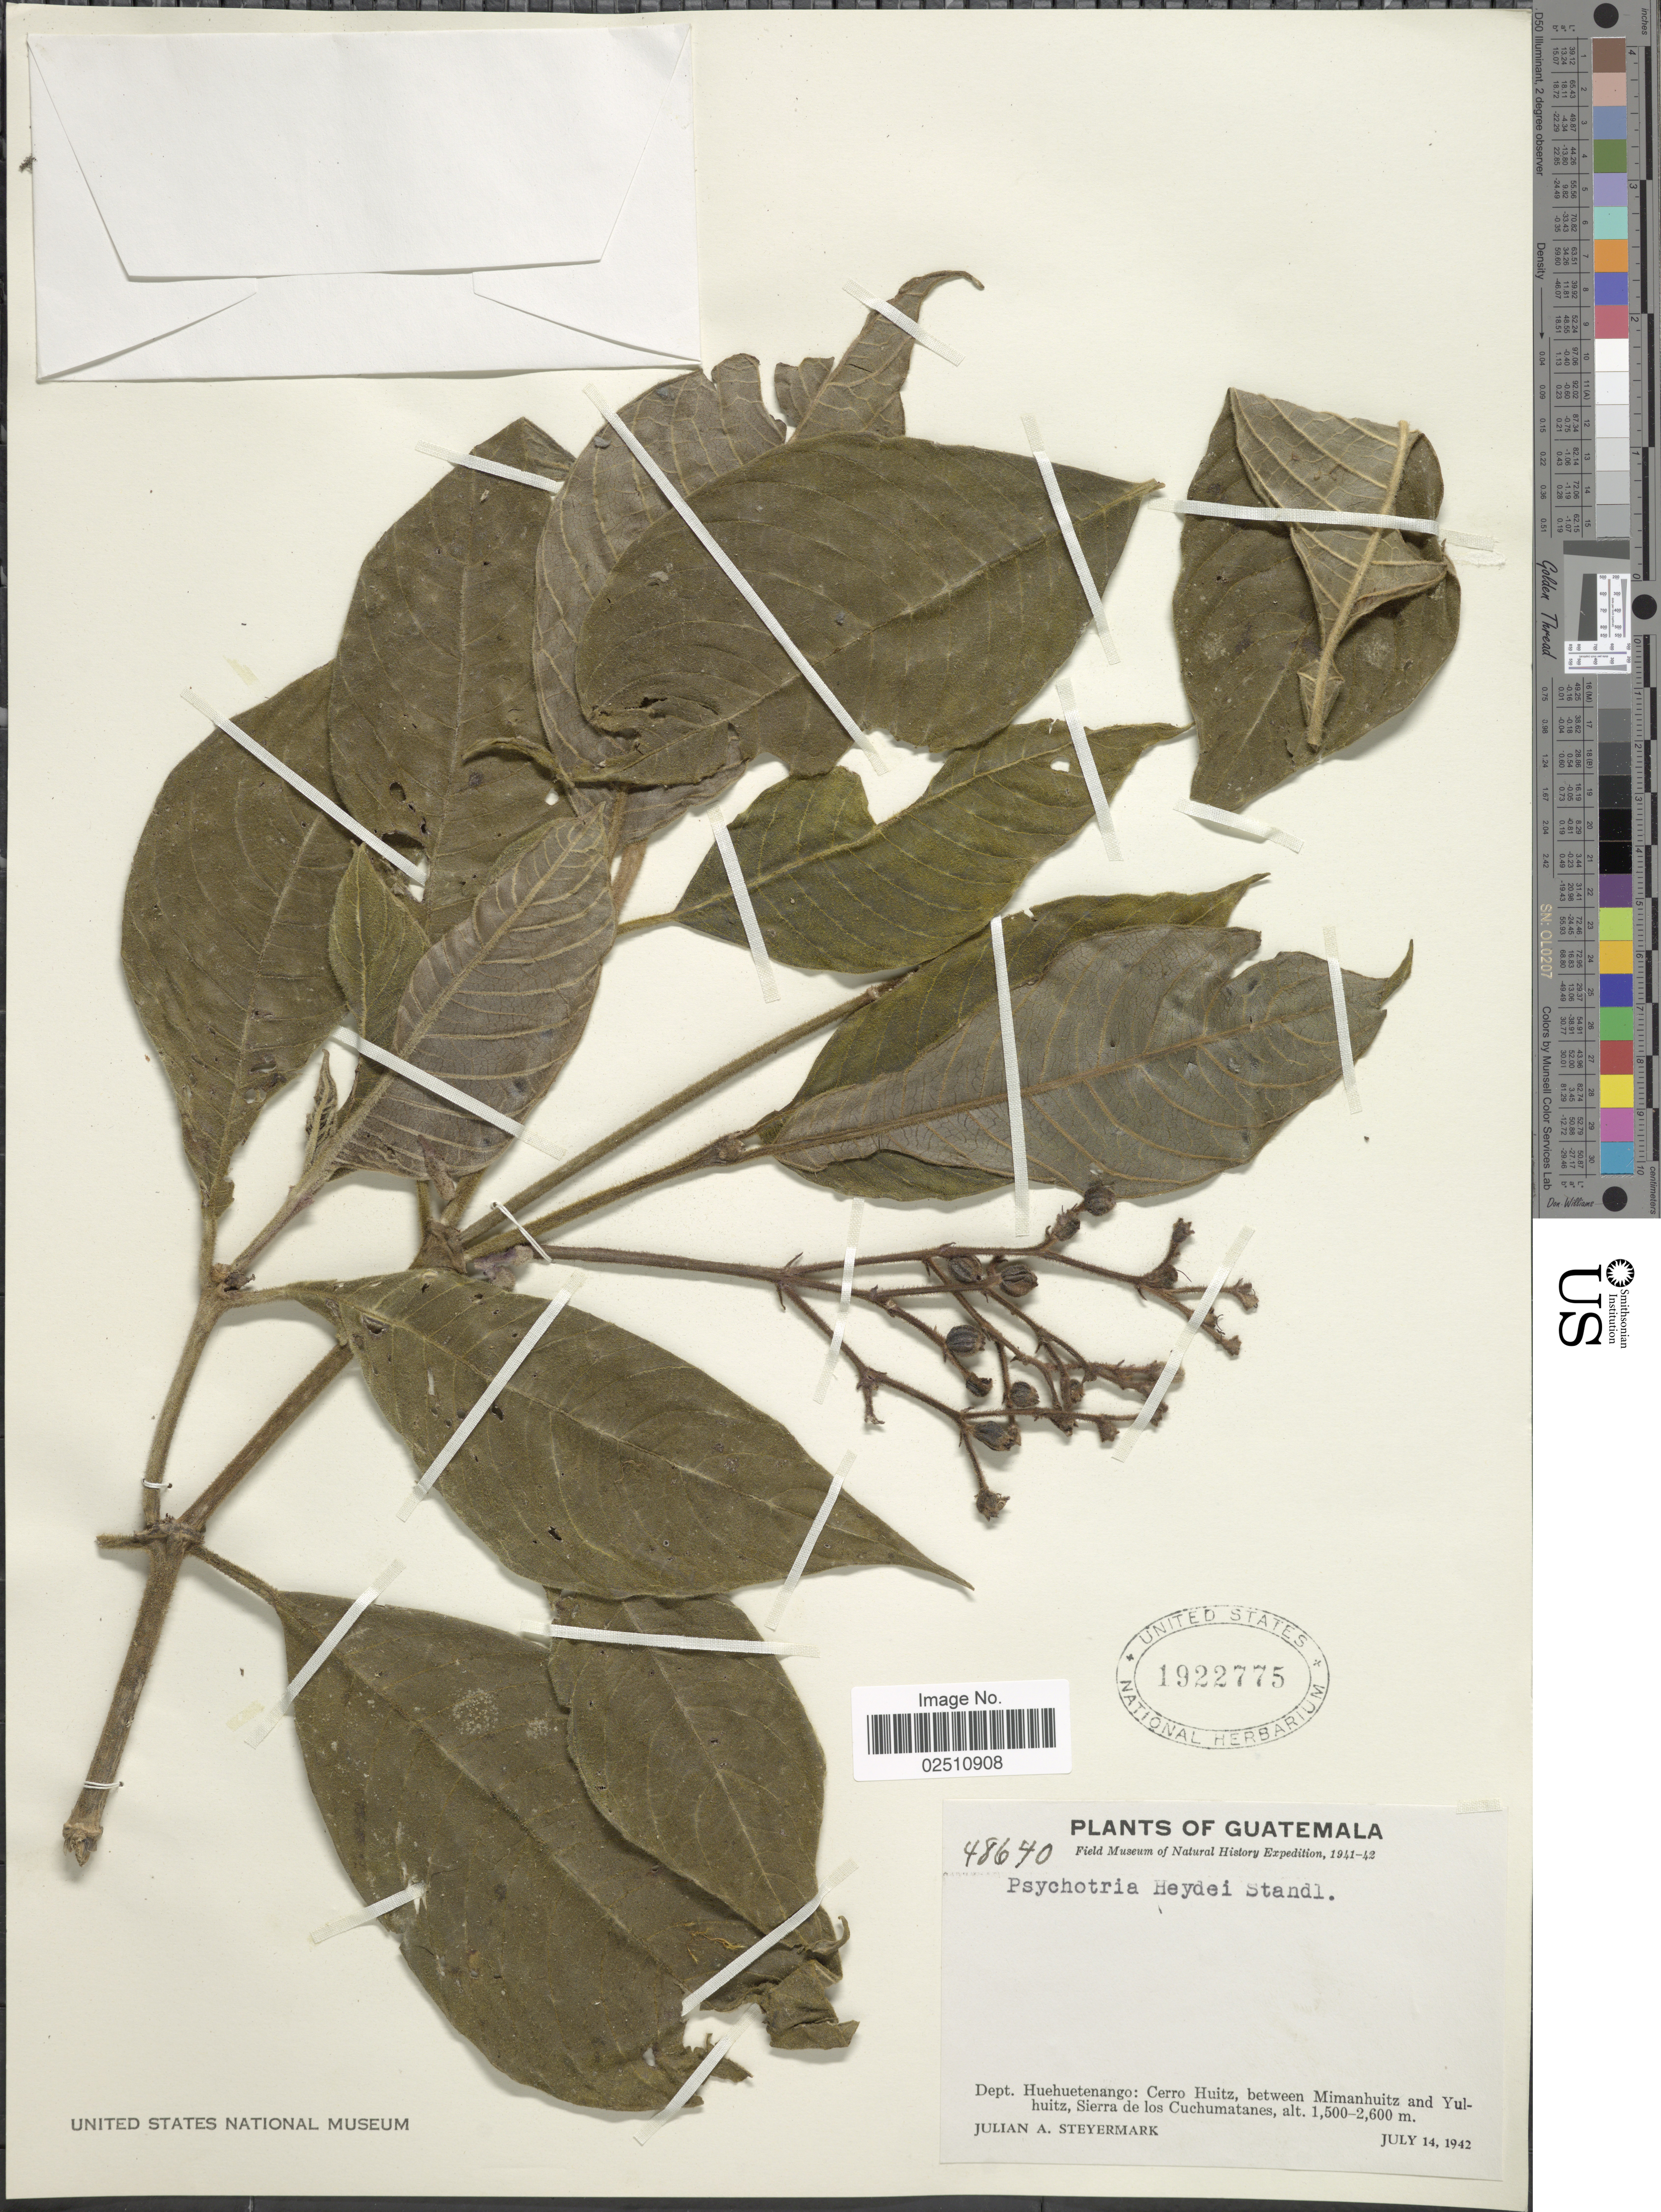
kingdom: Plantae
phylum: Tracheophyta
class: Magnoliopsida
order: Gentianales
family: Rubiaceae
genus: Psychotria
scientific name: Psychotria heydei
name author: Standl.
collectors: J. Steyermark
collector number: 48640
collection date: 1942-07-14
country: Guatemala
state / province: Huehuetenango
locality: Cerro Huitz, between Mimanhuitz and Yulhuitz, Sierra de los Cuchumatanes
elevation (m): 1500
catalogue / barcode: US 1922775